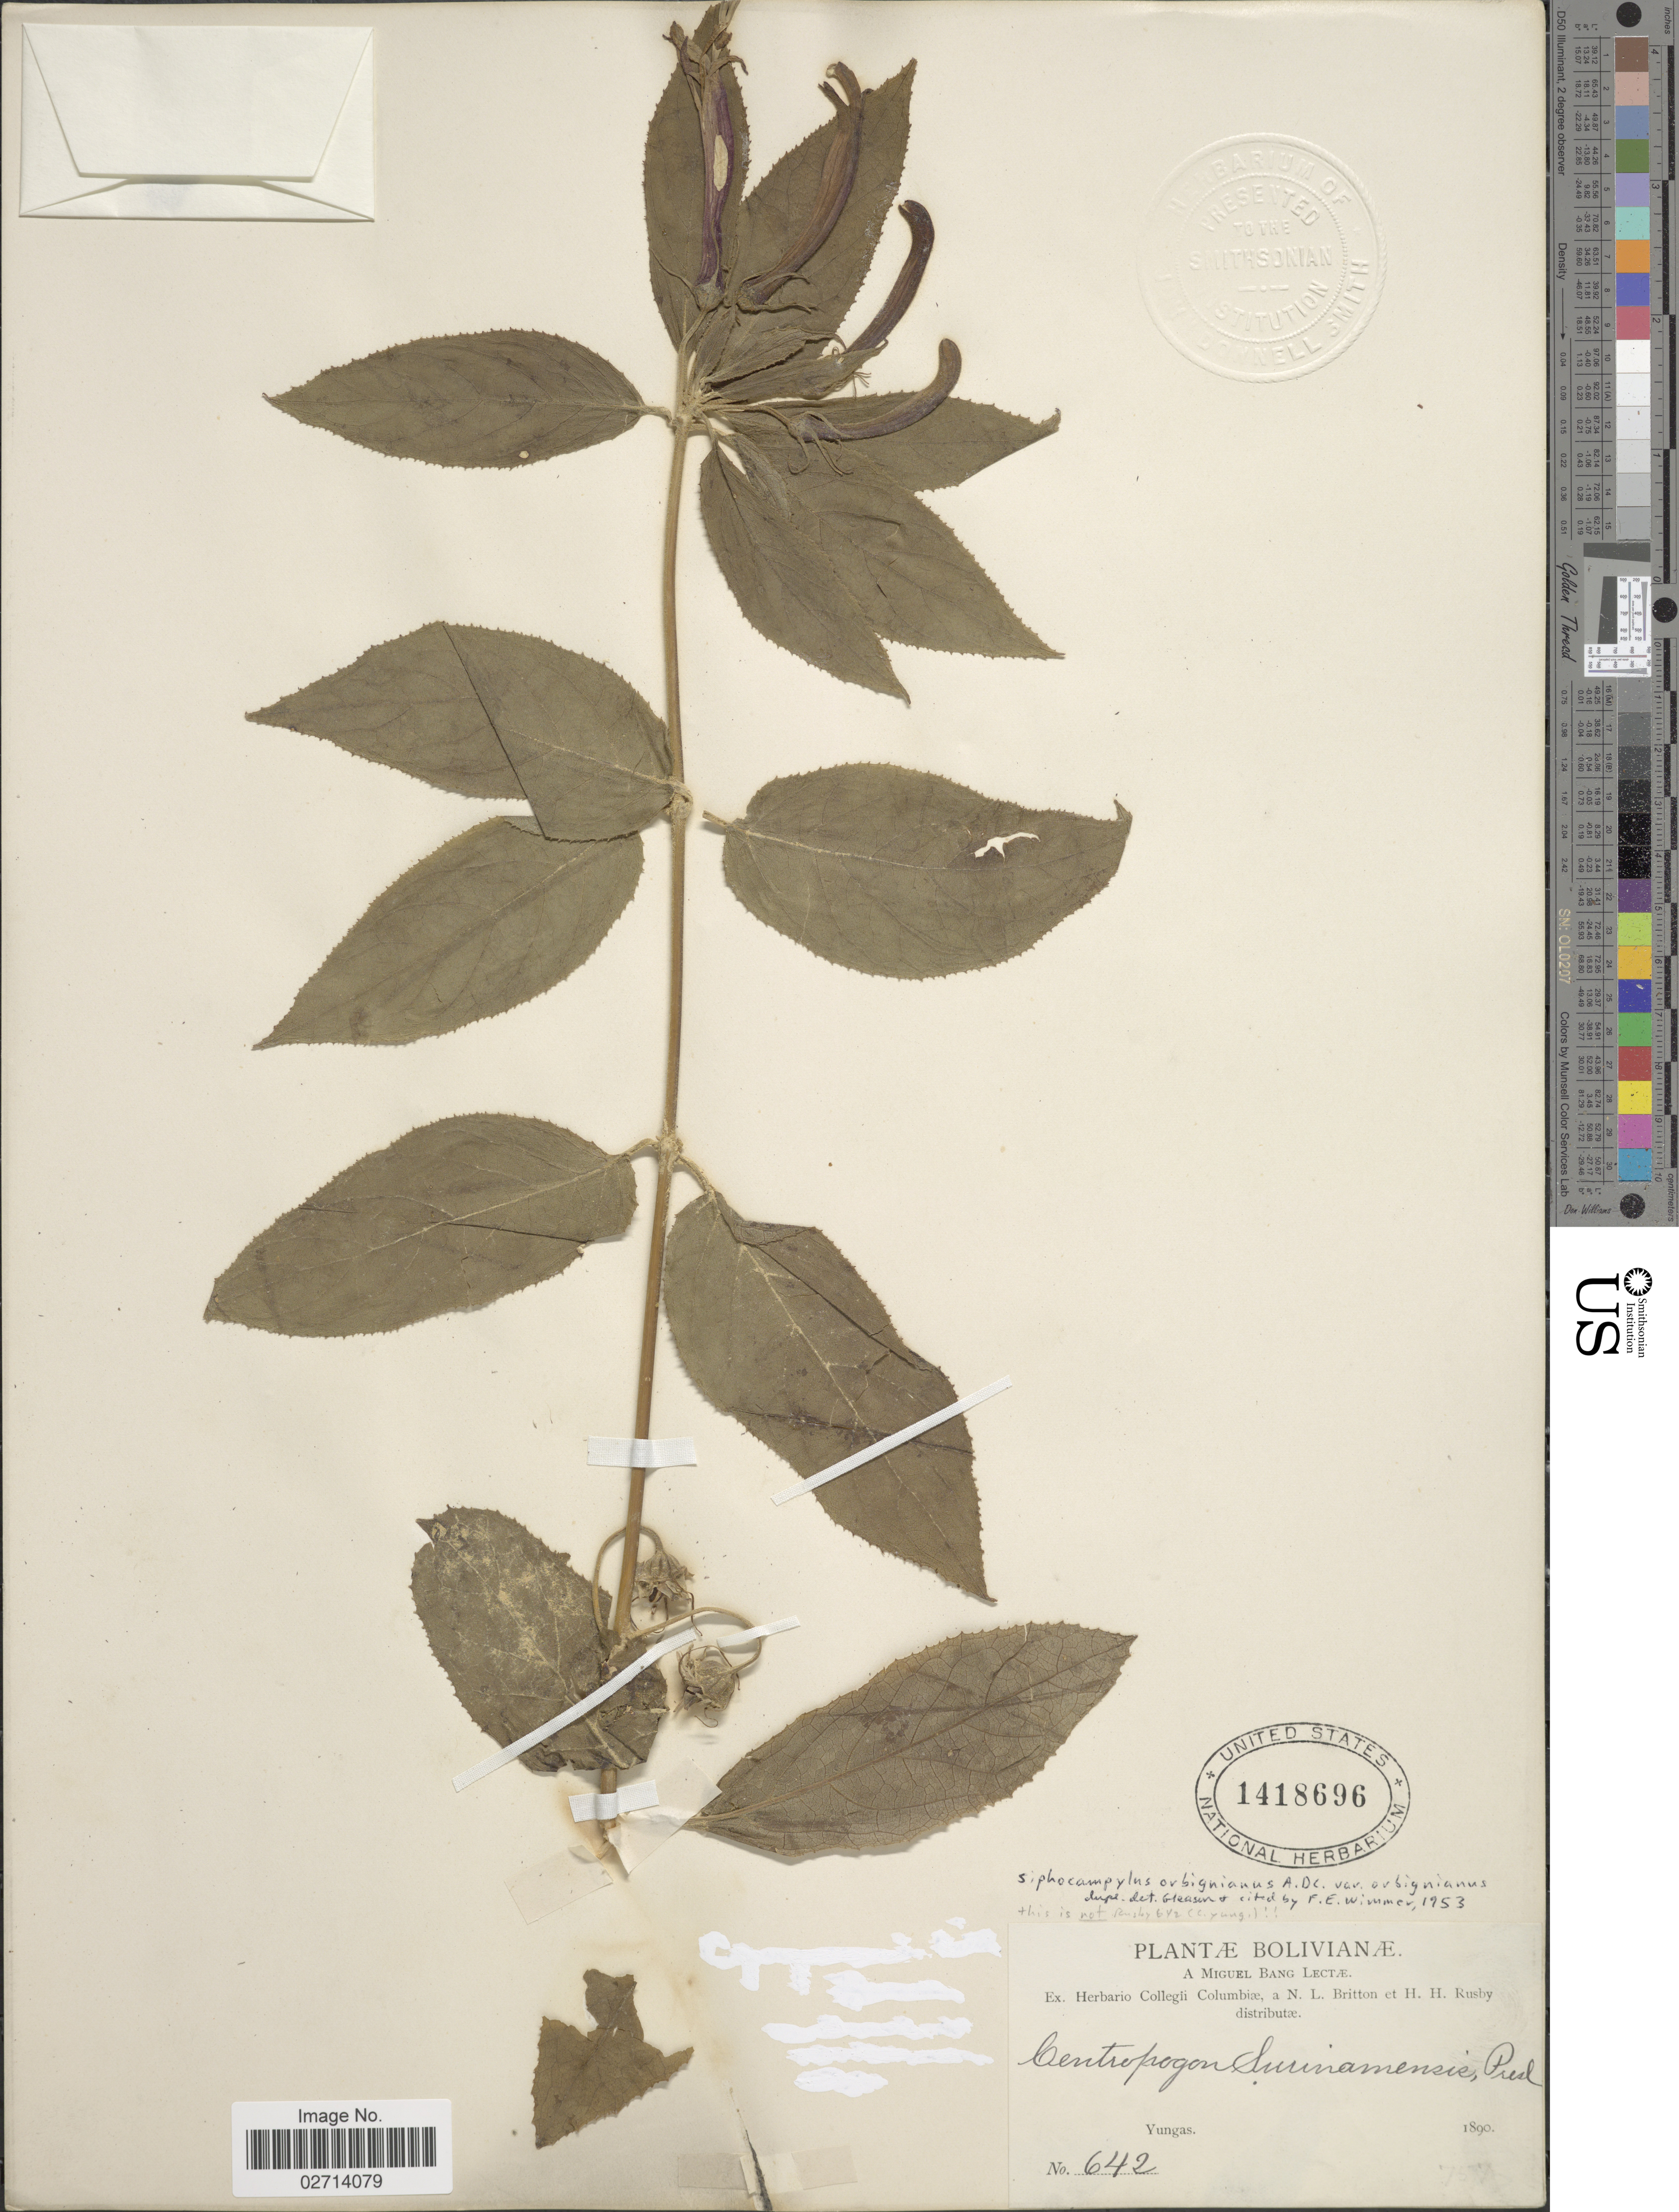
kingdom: Plantae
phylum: Tracheophyta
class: Magnoliopsida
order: Asterales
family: Campanulaceae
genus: Siphocampylus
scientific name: Siphocampylus orbignianus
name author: A. DC.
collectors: M. Bang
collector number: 642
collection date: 1890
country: Bolivia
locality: Bolivianae, Yungas.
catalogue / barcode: US 1418696